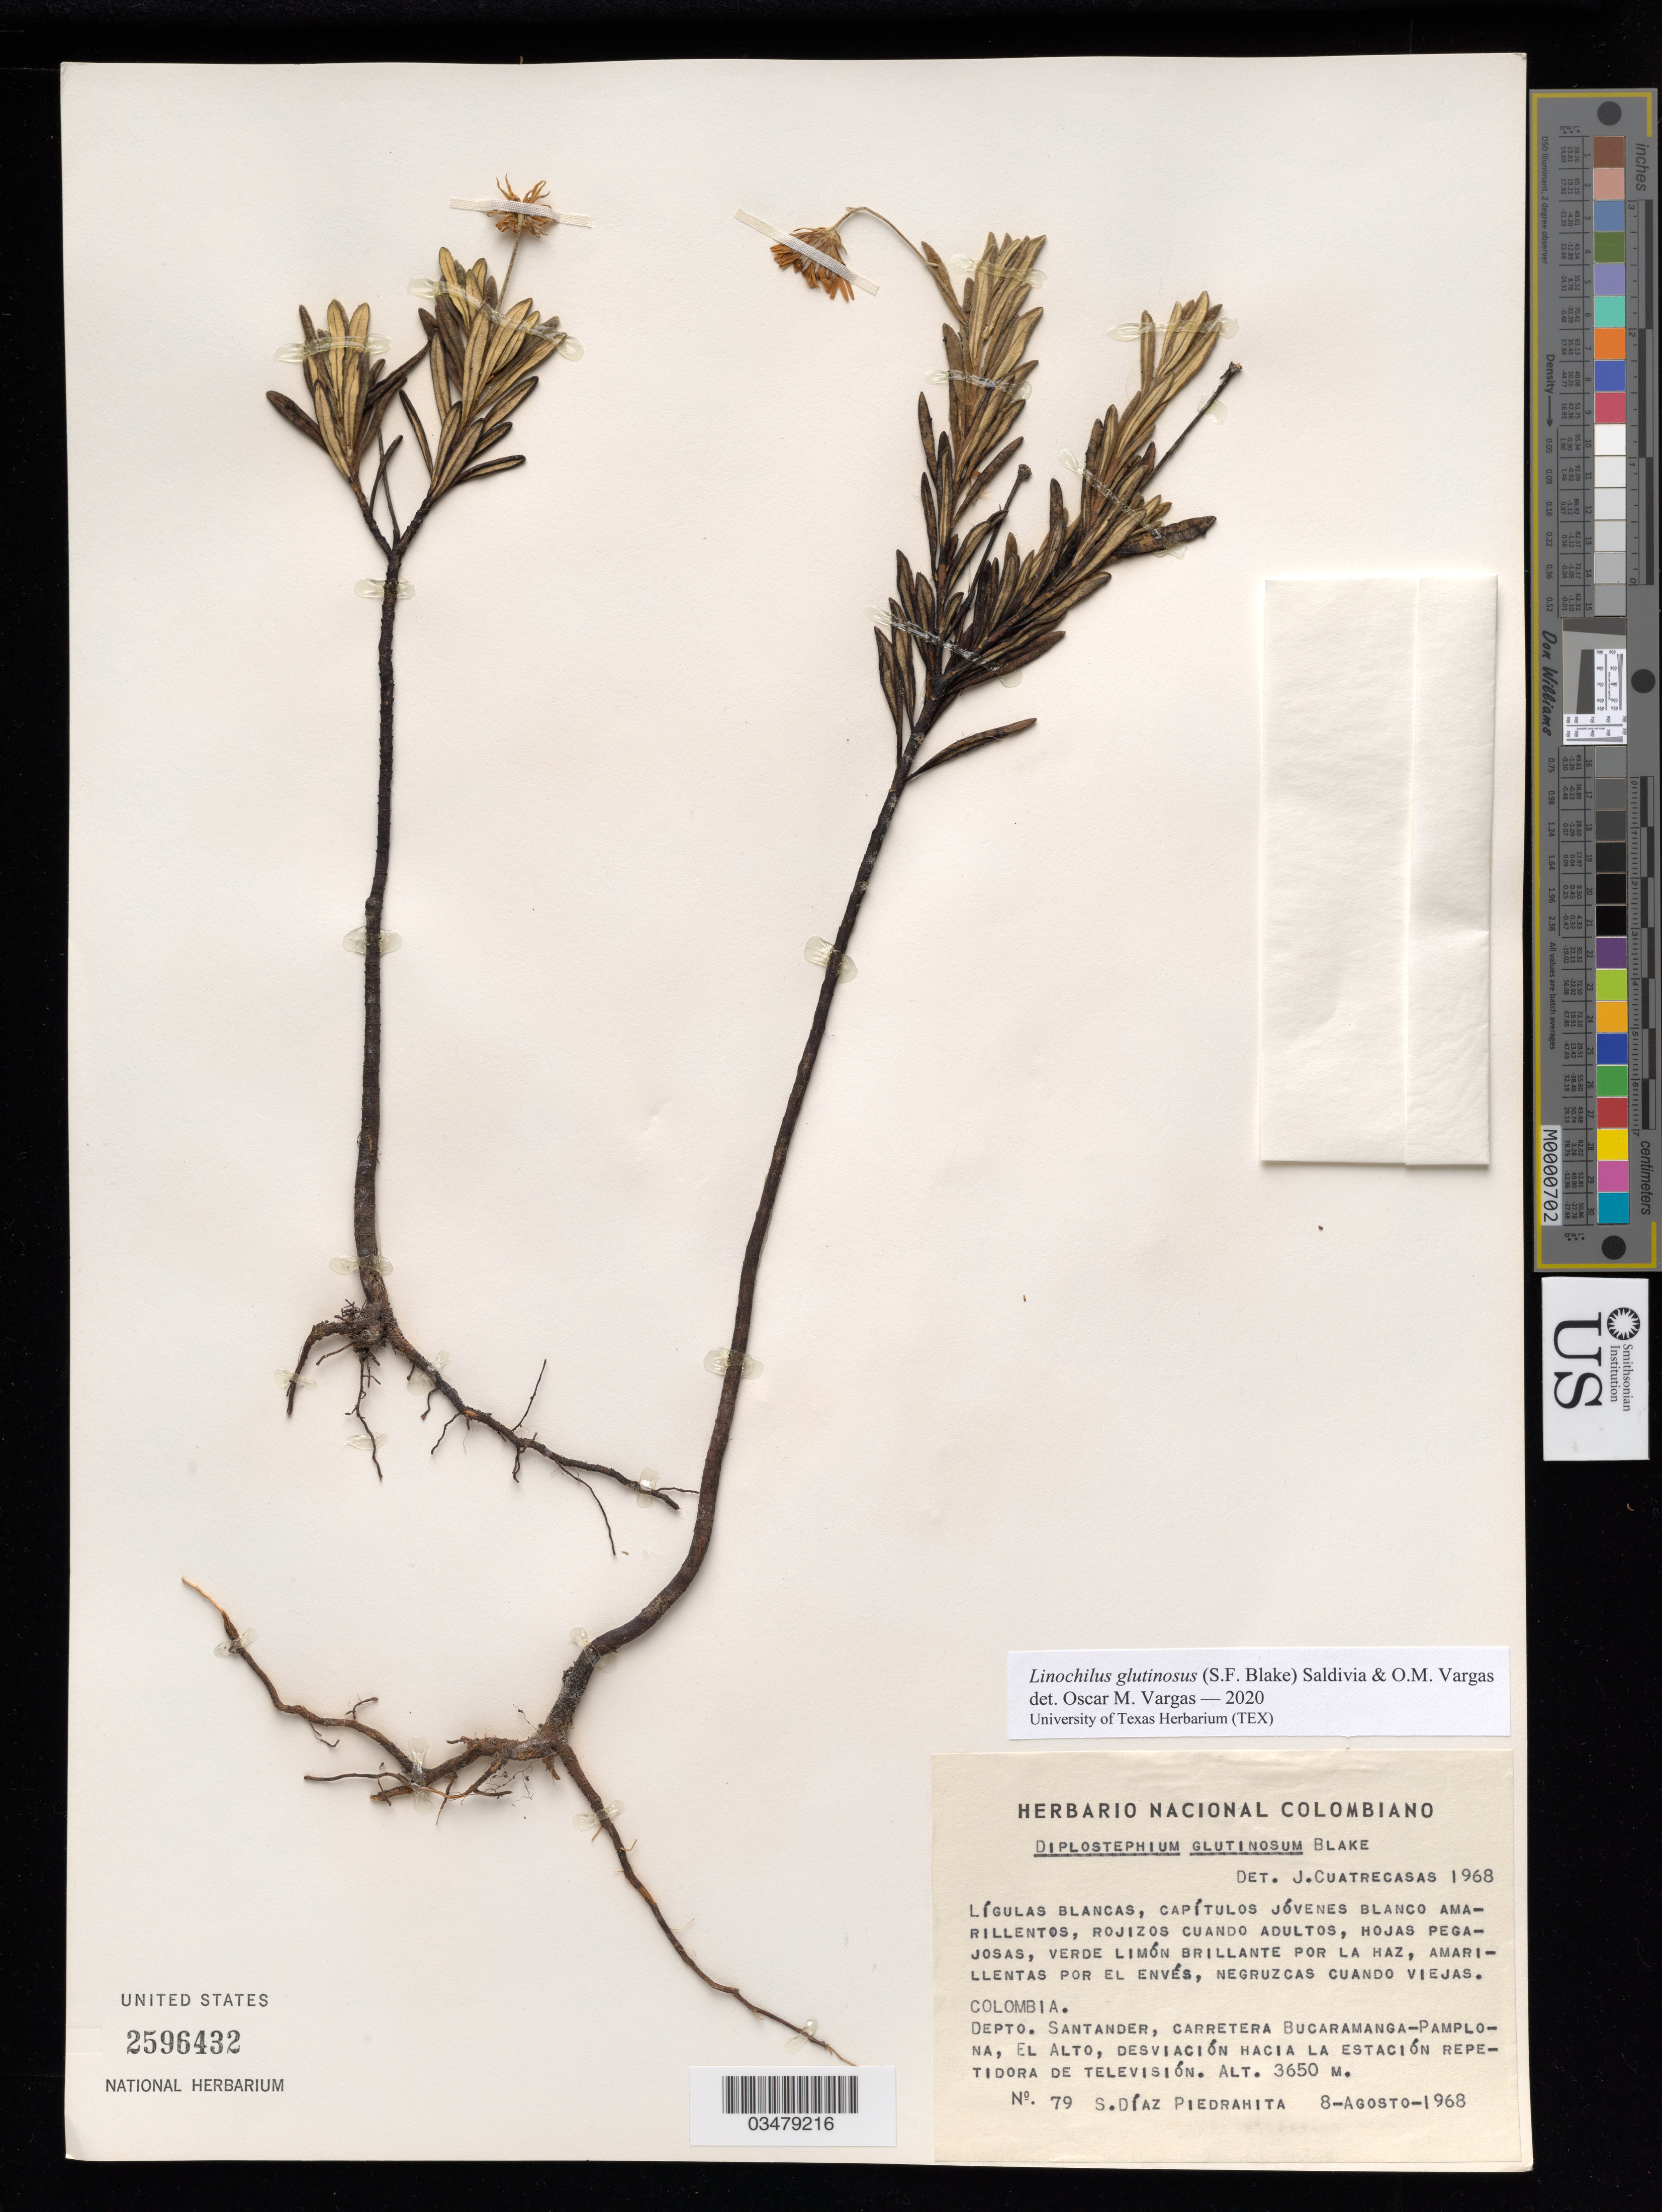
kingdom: Plantae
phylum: Tracheophyta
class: Magnoliopsida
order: Asterales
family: Asteraceae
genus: Linochilus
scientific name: Linochilus glutinosus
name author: (S.F. Blake) Saldivia & O.M. Vargas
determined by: Vargas, Oscar M.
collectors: S. Díaz Píedrahíta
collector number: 79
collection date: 1968-08-08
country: Colombia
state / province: Santander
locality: Carretera Bucaramanga-Pamplona, El Alto, Desviacion hacia la Estacion Repetidora de Television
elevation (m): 3650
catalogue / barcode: US 2596432